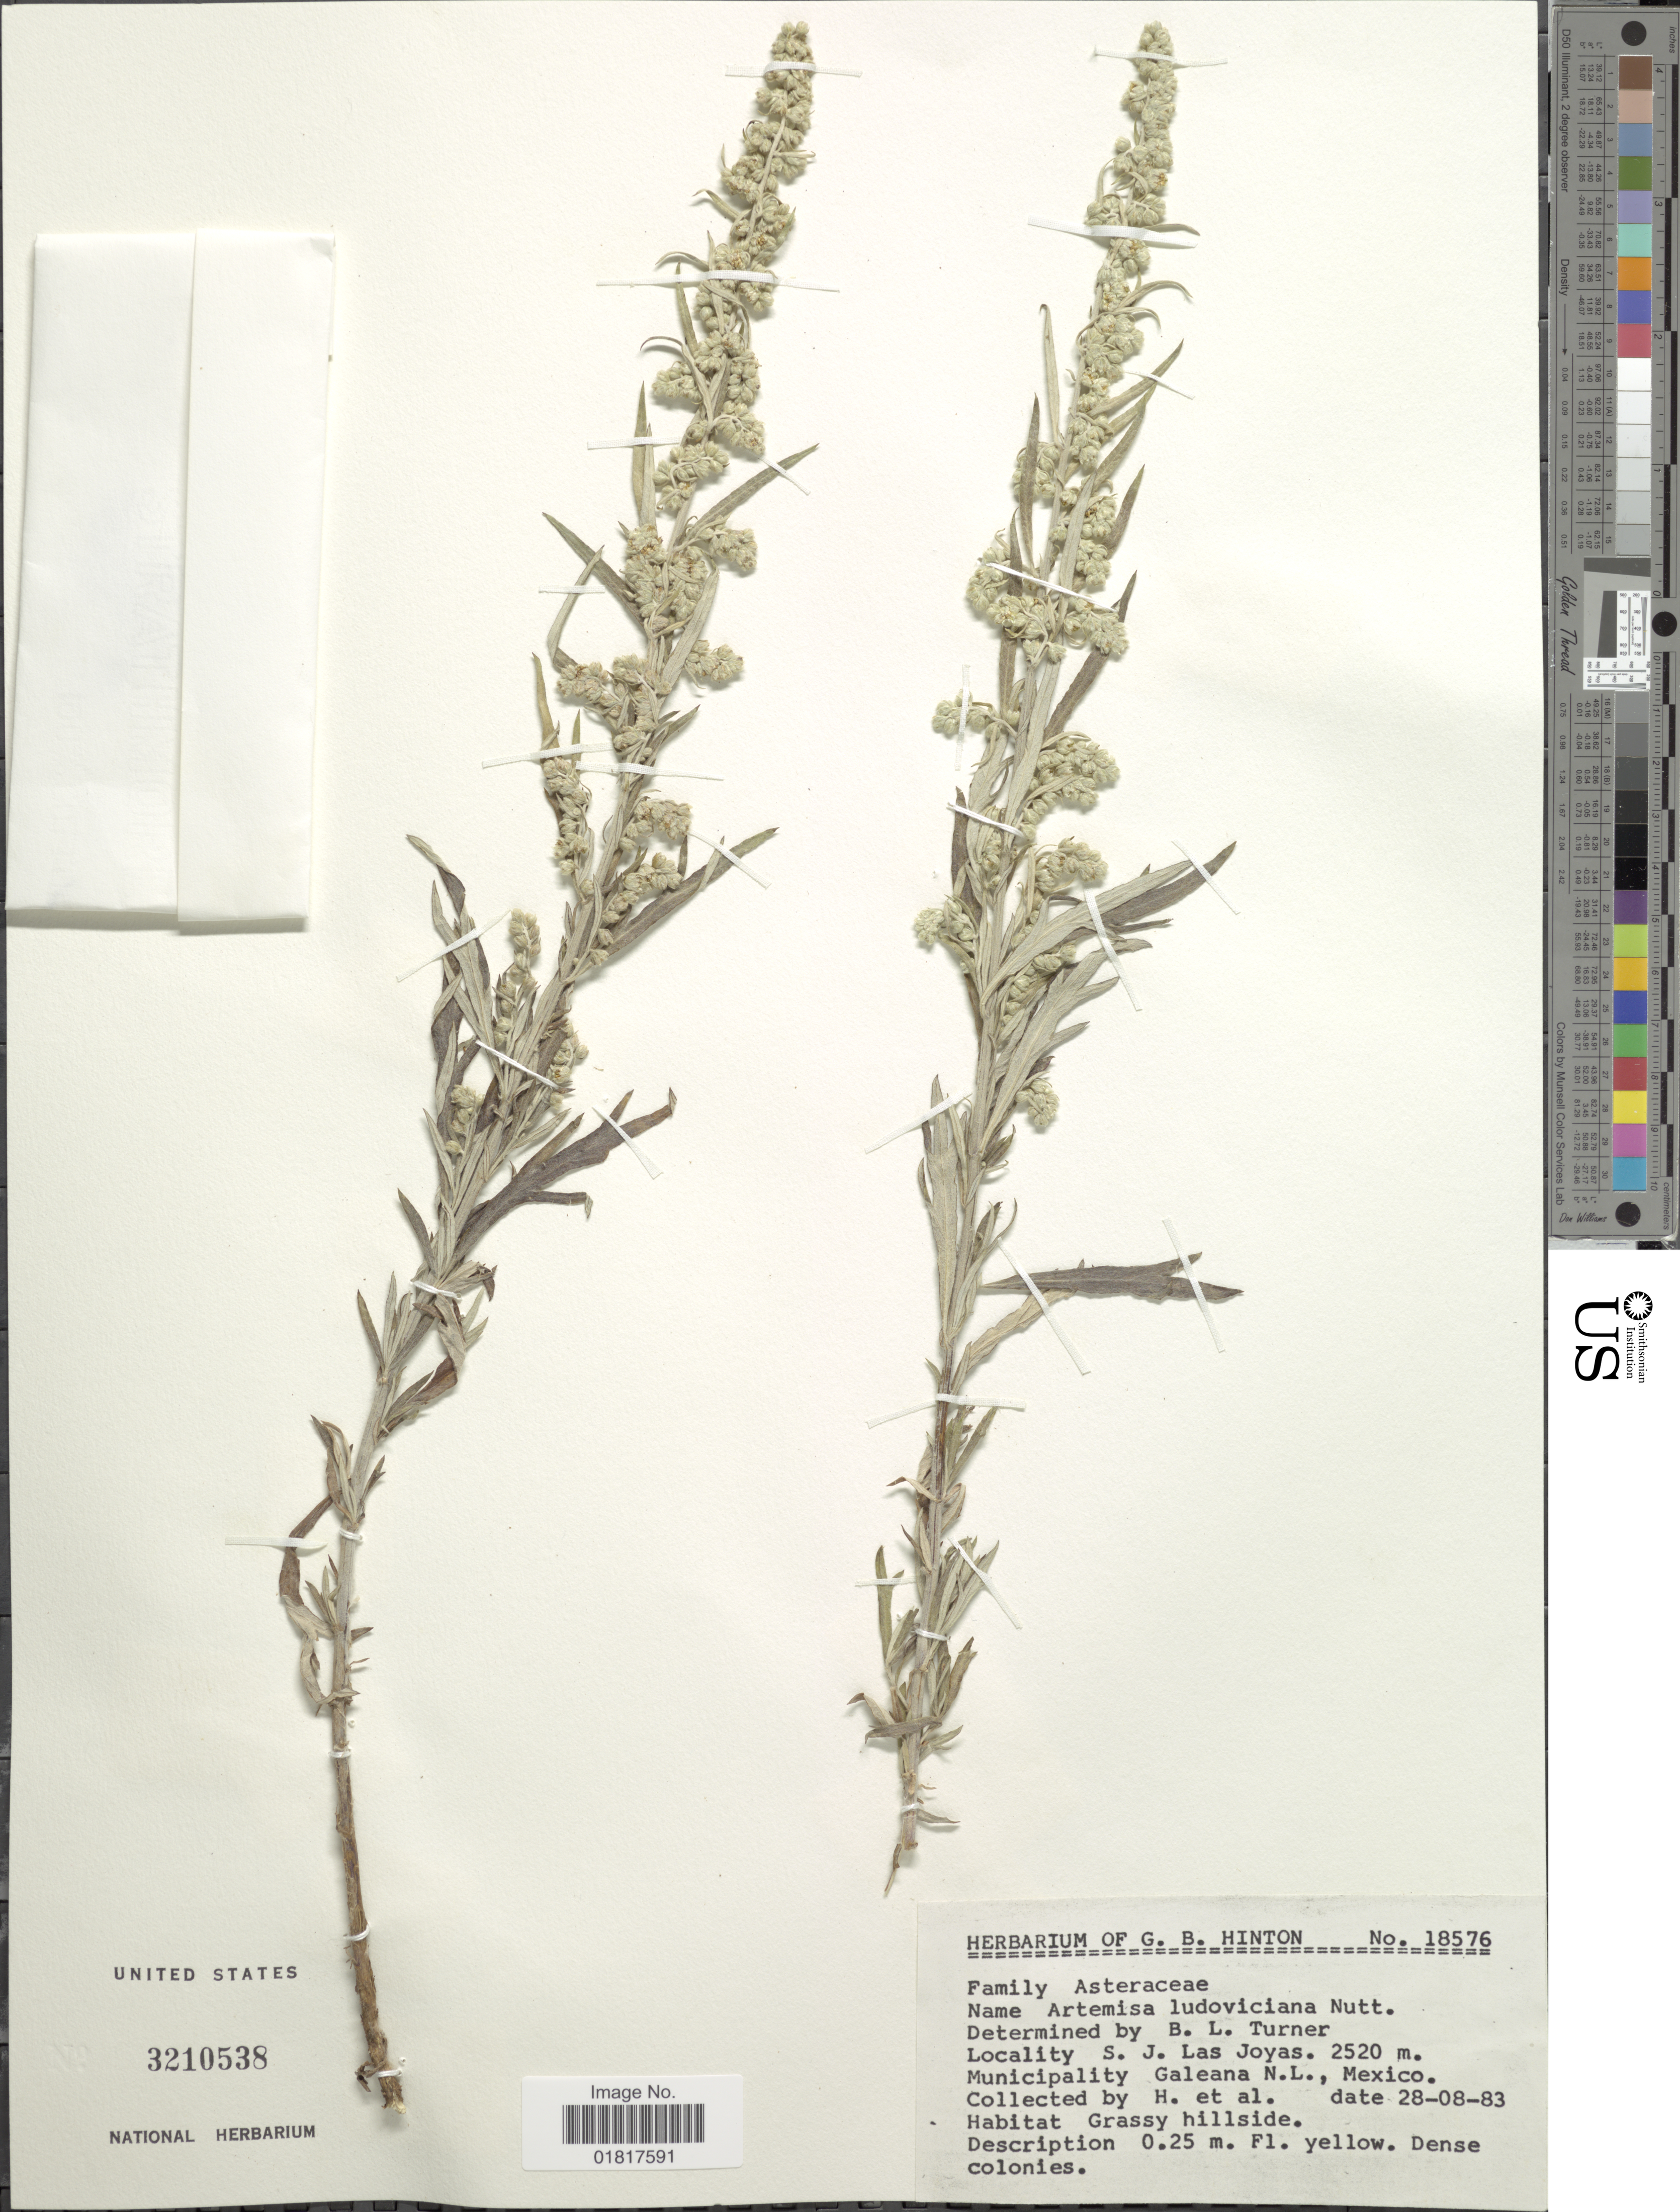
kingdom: Plantae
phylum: Tracheophyta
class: Magnoliopsida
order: Asterales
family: Asteraceae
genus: Artemisia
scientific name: Artemisia ludoviciana subsp. mexicana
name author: (Willd. ex Spreng.) D.D. Keck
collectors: G. B. Hinton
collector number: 18576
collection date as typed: Transcribed d/m/y: 28/8/83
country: Mexico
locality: S.J. Las Joyas, Municipality Galeana N.L.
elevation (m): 2520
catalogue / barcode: US 3210538